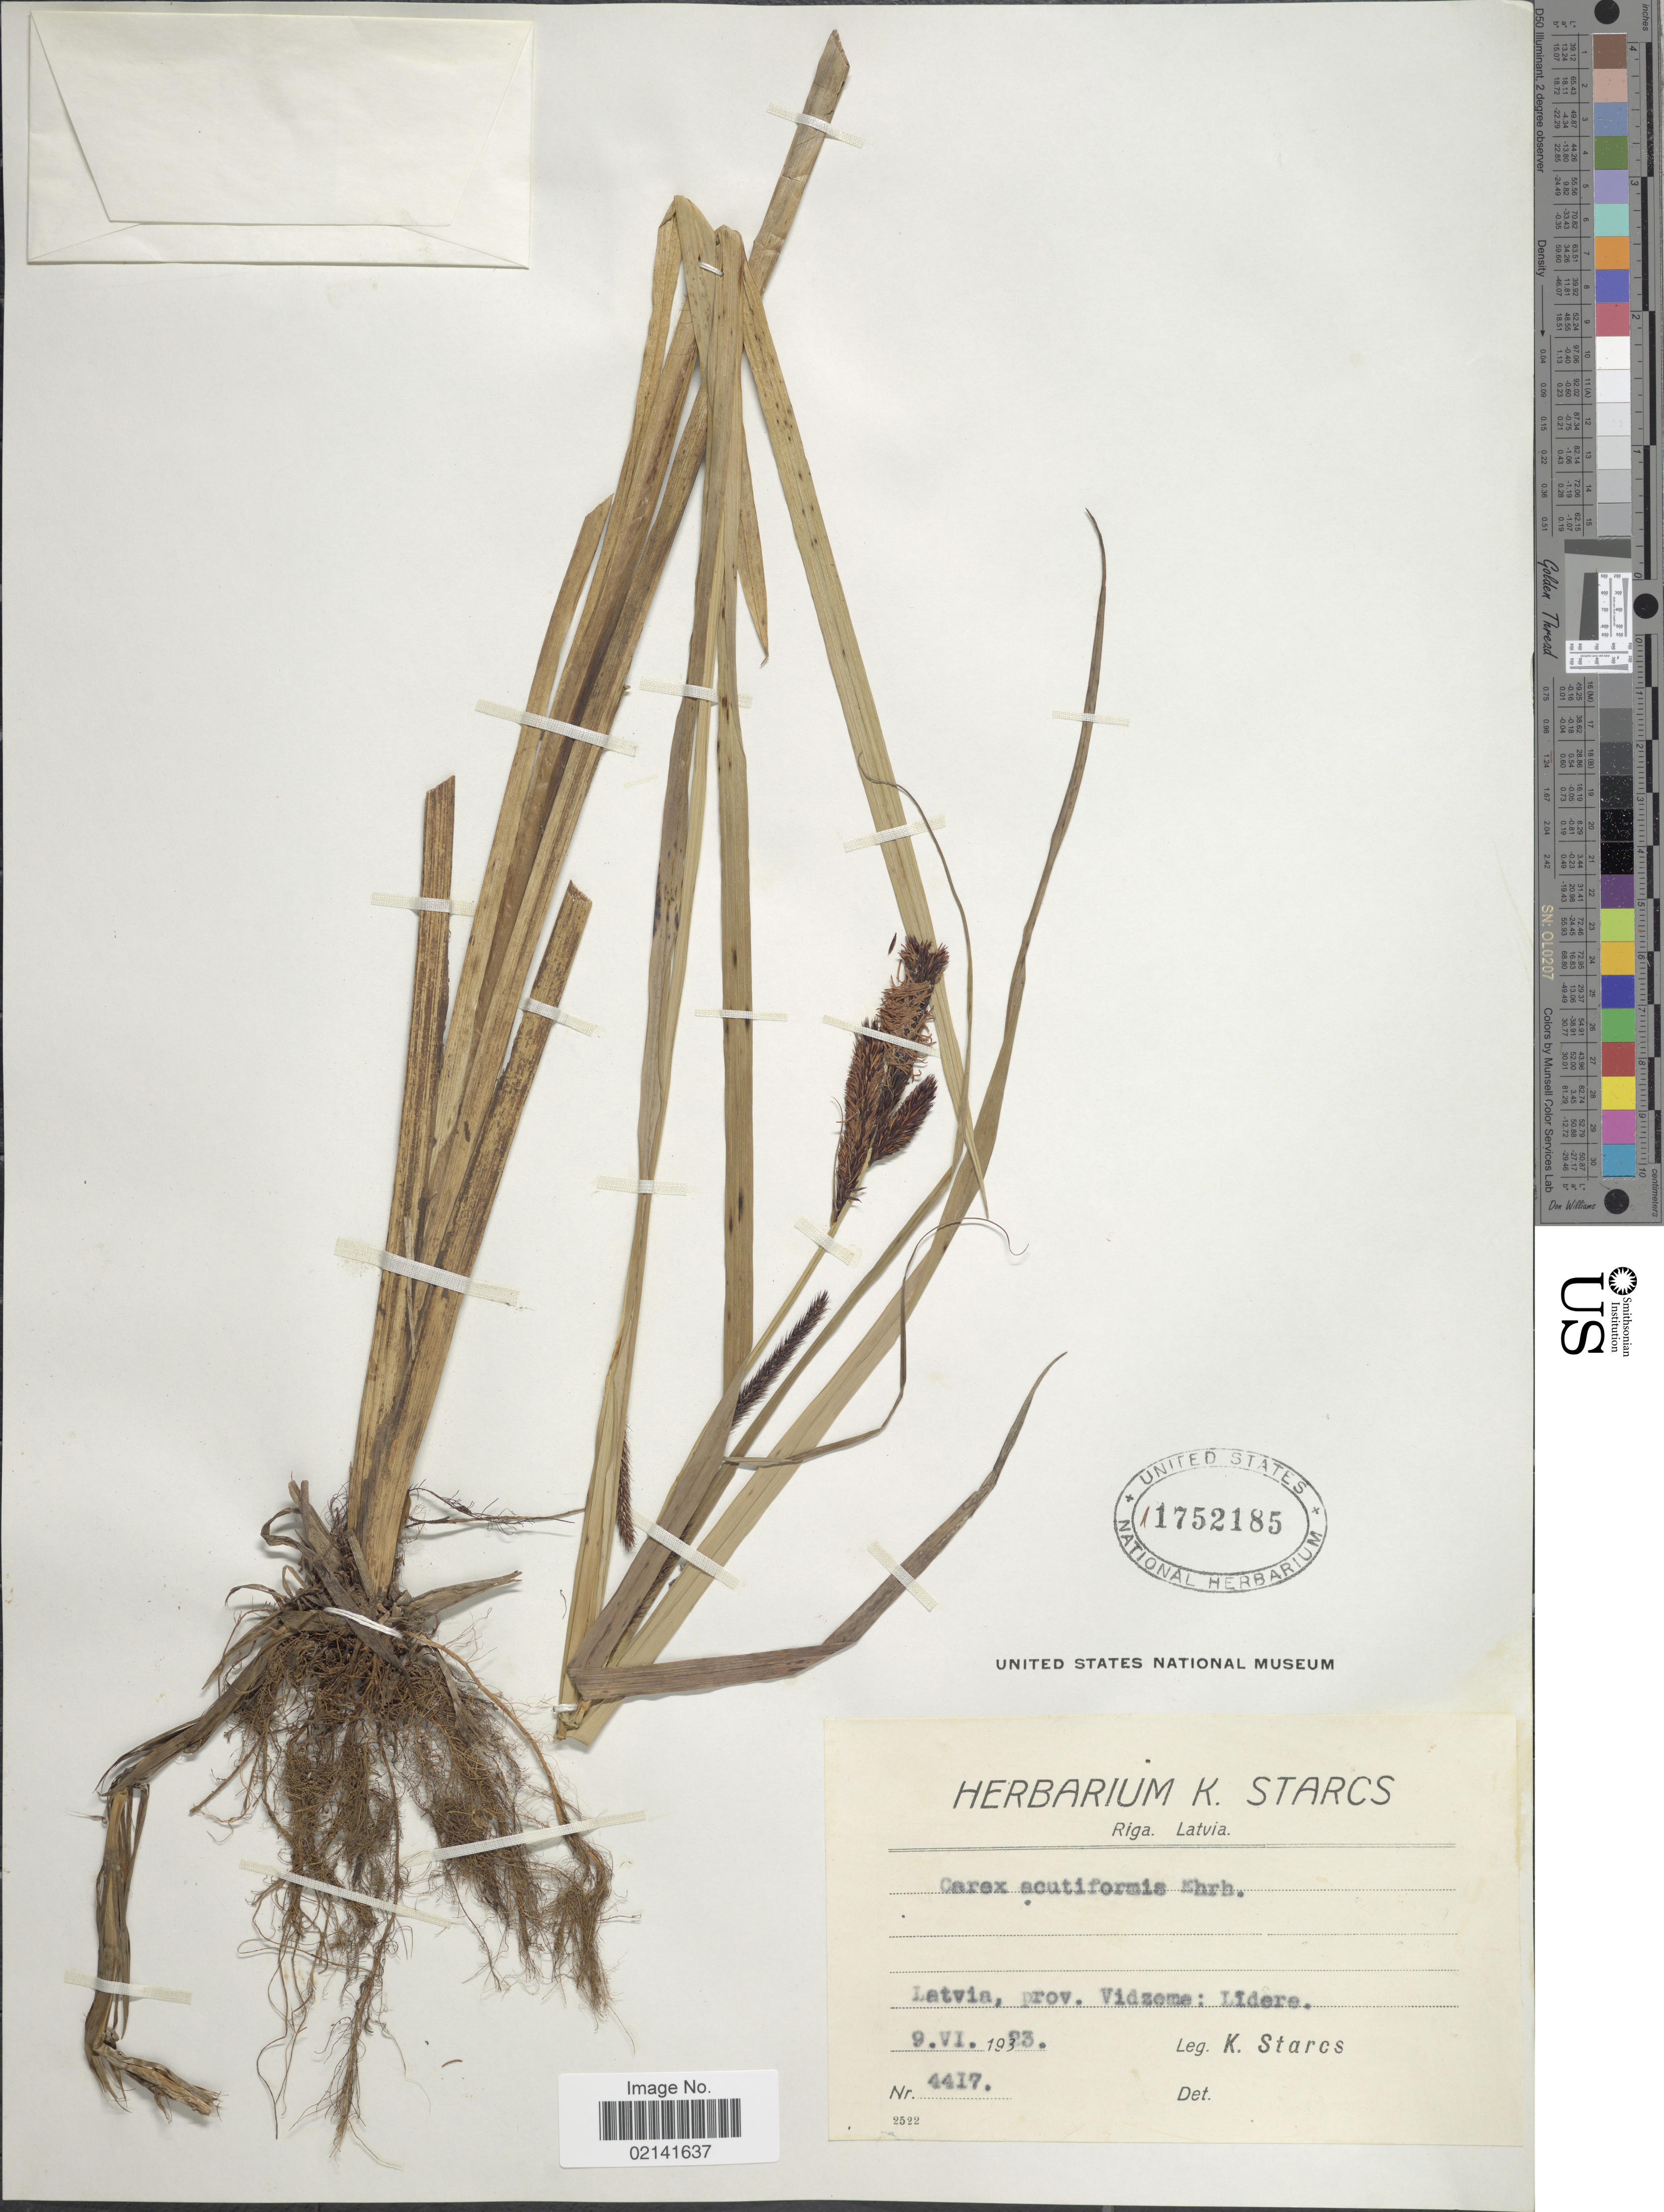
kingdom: Plantae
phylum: Tracheophyta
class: Liliopsida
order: Poales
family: Cyperaceae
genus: Carex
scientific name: Carex acutiformis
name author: Ehrh.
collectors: K. Starcs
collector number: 4417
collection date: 1933-07-09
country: Latvia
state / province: Madonas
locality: Prov. Vidzeme: Lidere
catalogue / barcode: US 1752185